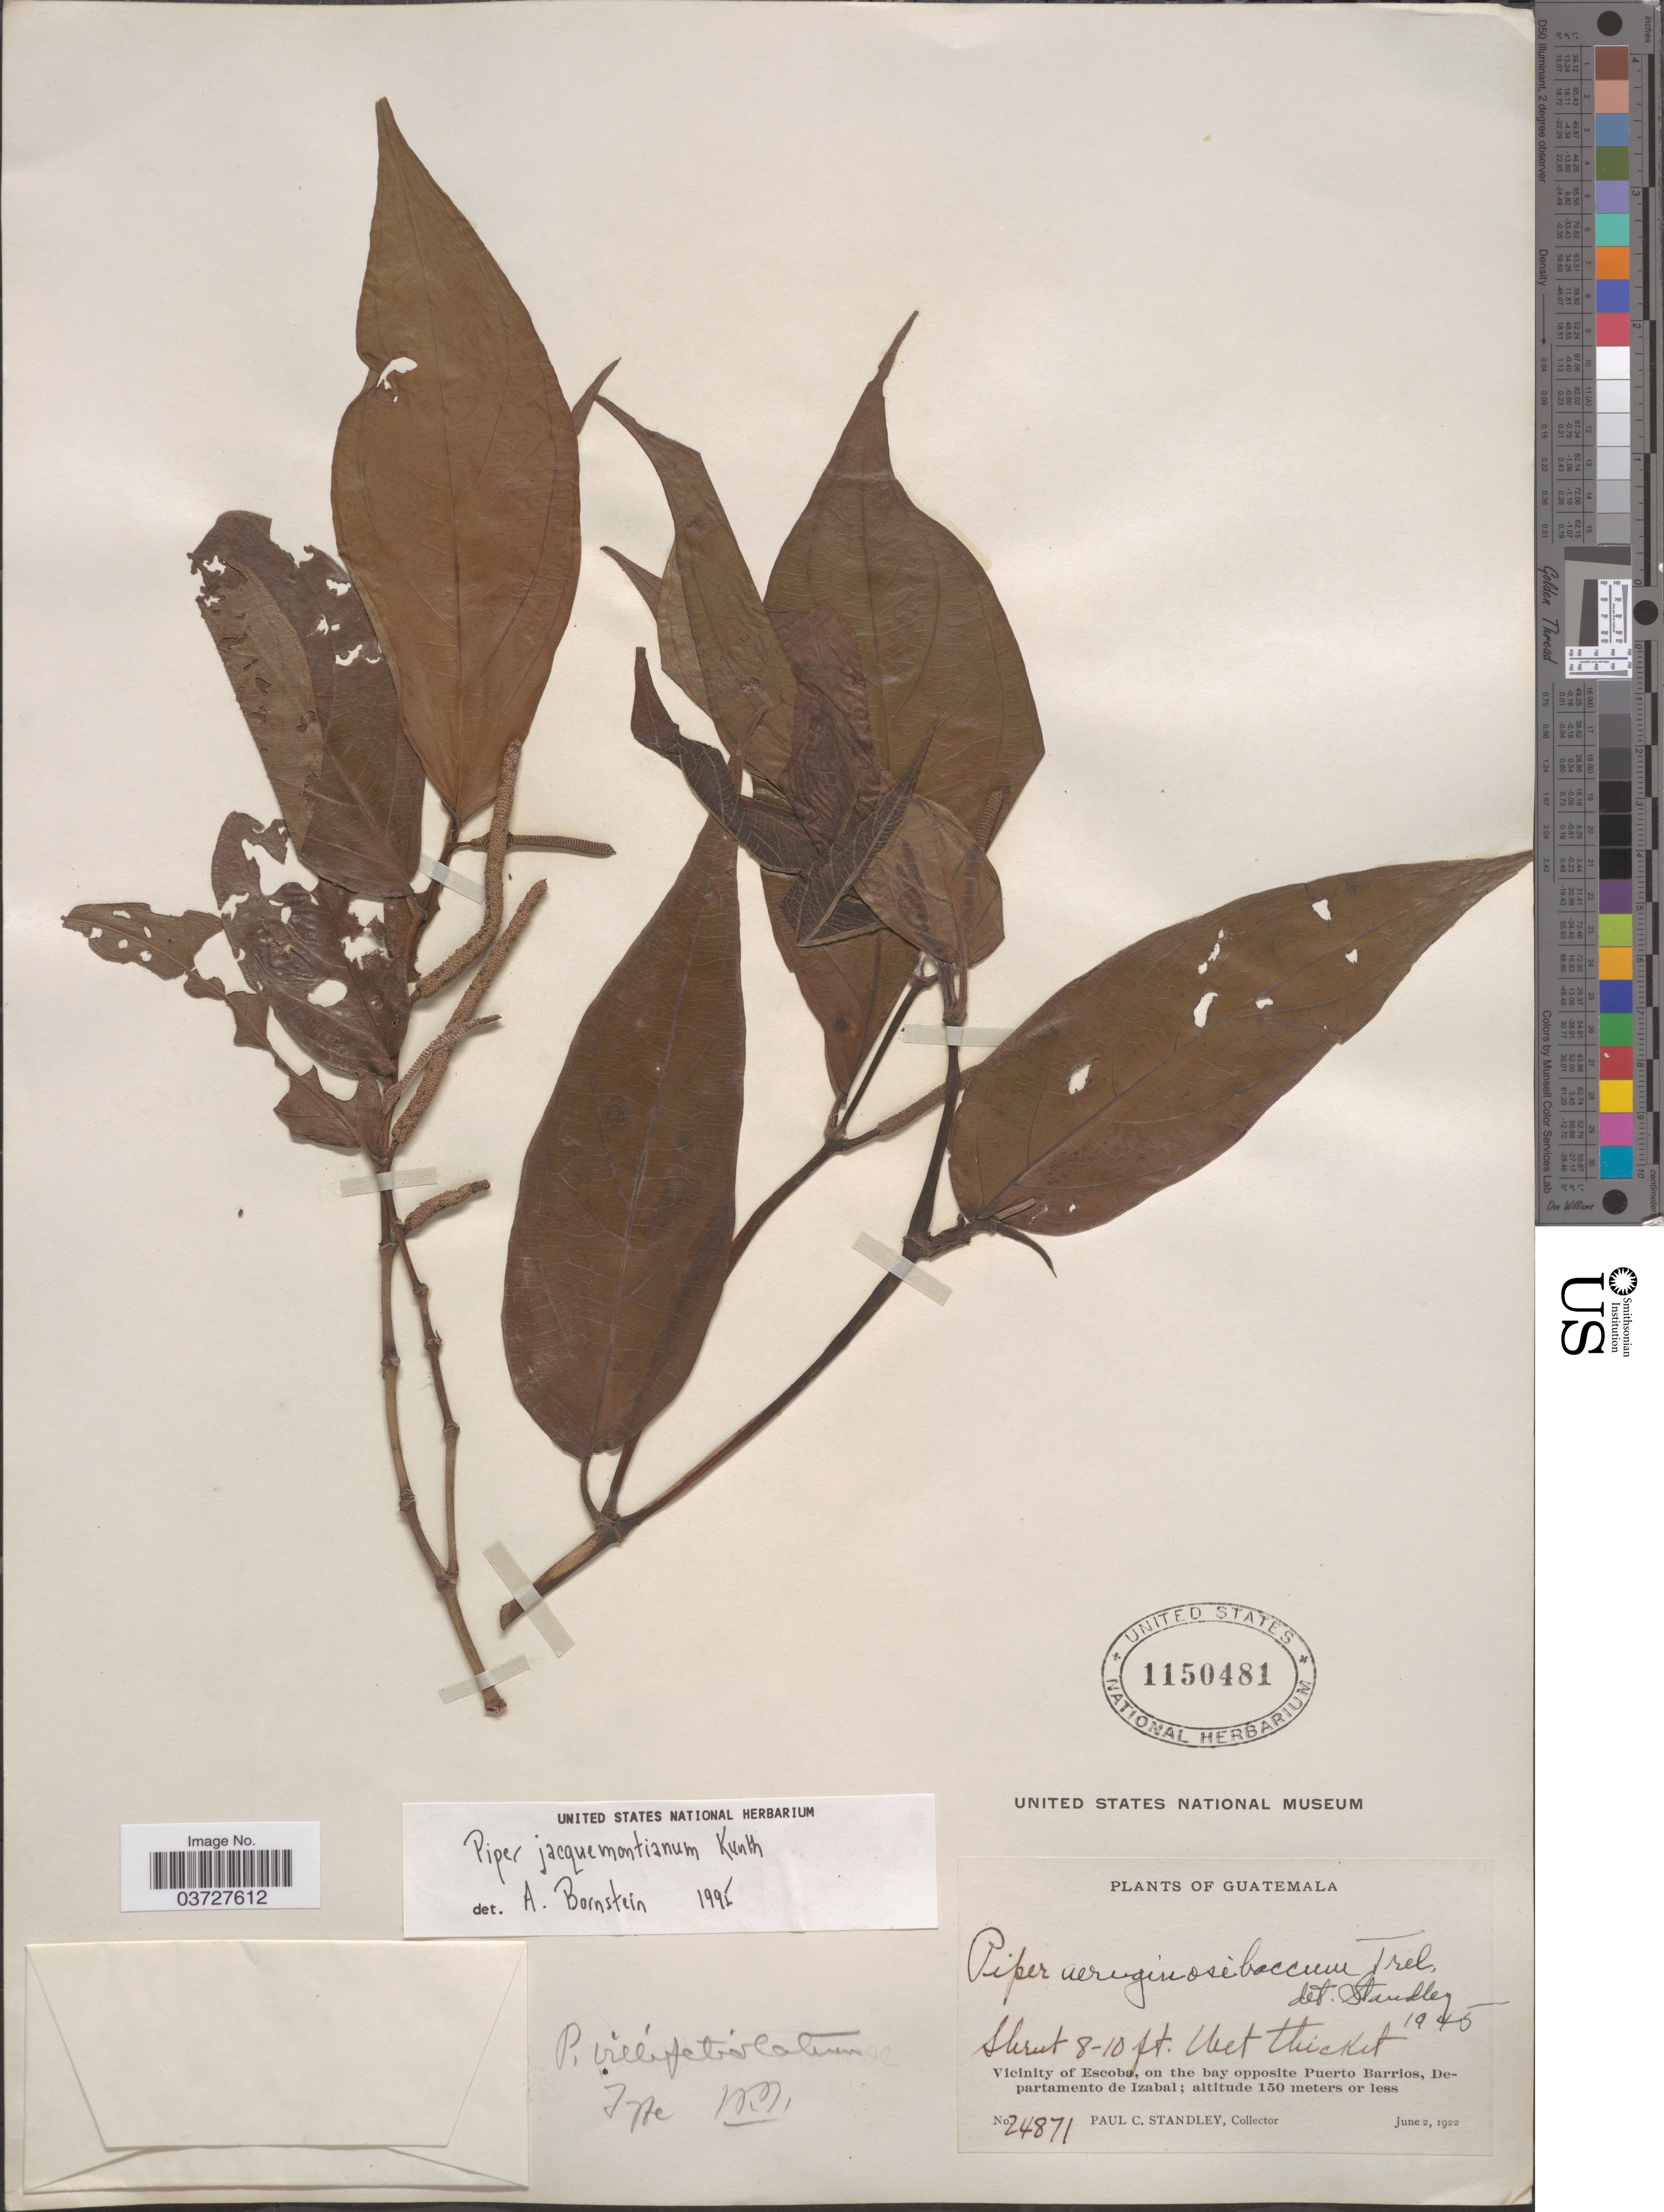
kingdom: Plantae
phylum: Tracheophyta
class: Magnoliopsida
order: Piperales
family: Piperaceae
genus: Piper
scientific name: Piper jacquemontianum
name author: Kunth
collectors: P. C. Standley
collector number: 24871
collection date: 1922-06-02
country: Guatemala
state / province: Izabal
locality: Vicinity of Escoba, on the bay opposite Puerto Barrios, Departamento de Izabal.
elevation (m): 150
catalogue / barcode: US 1150481